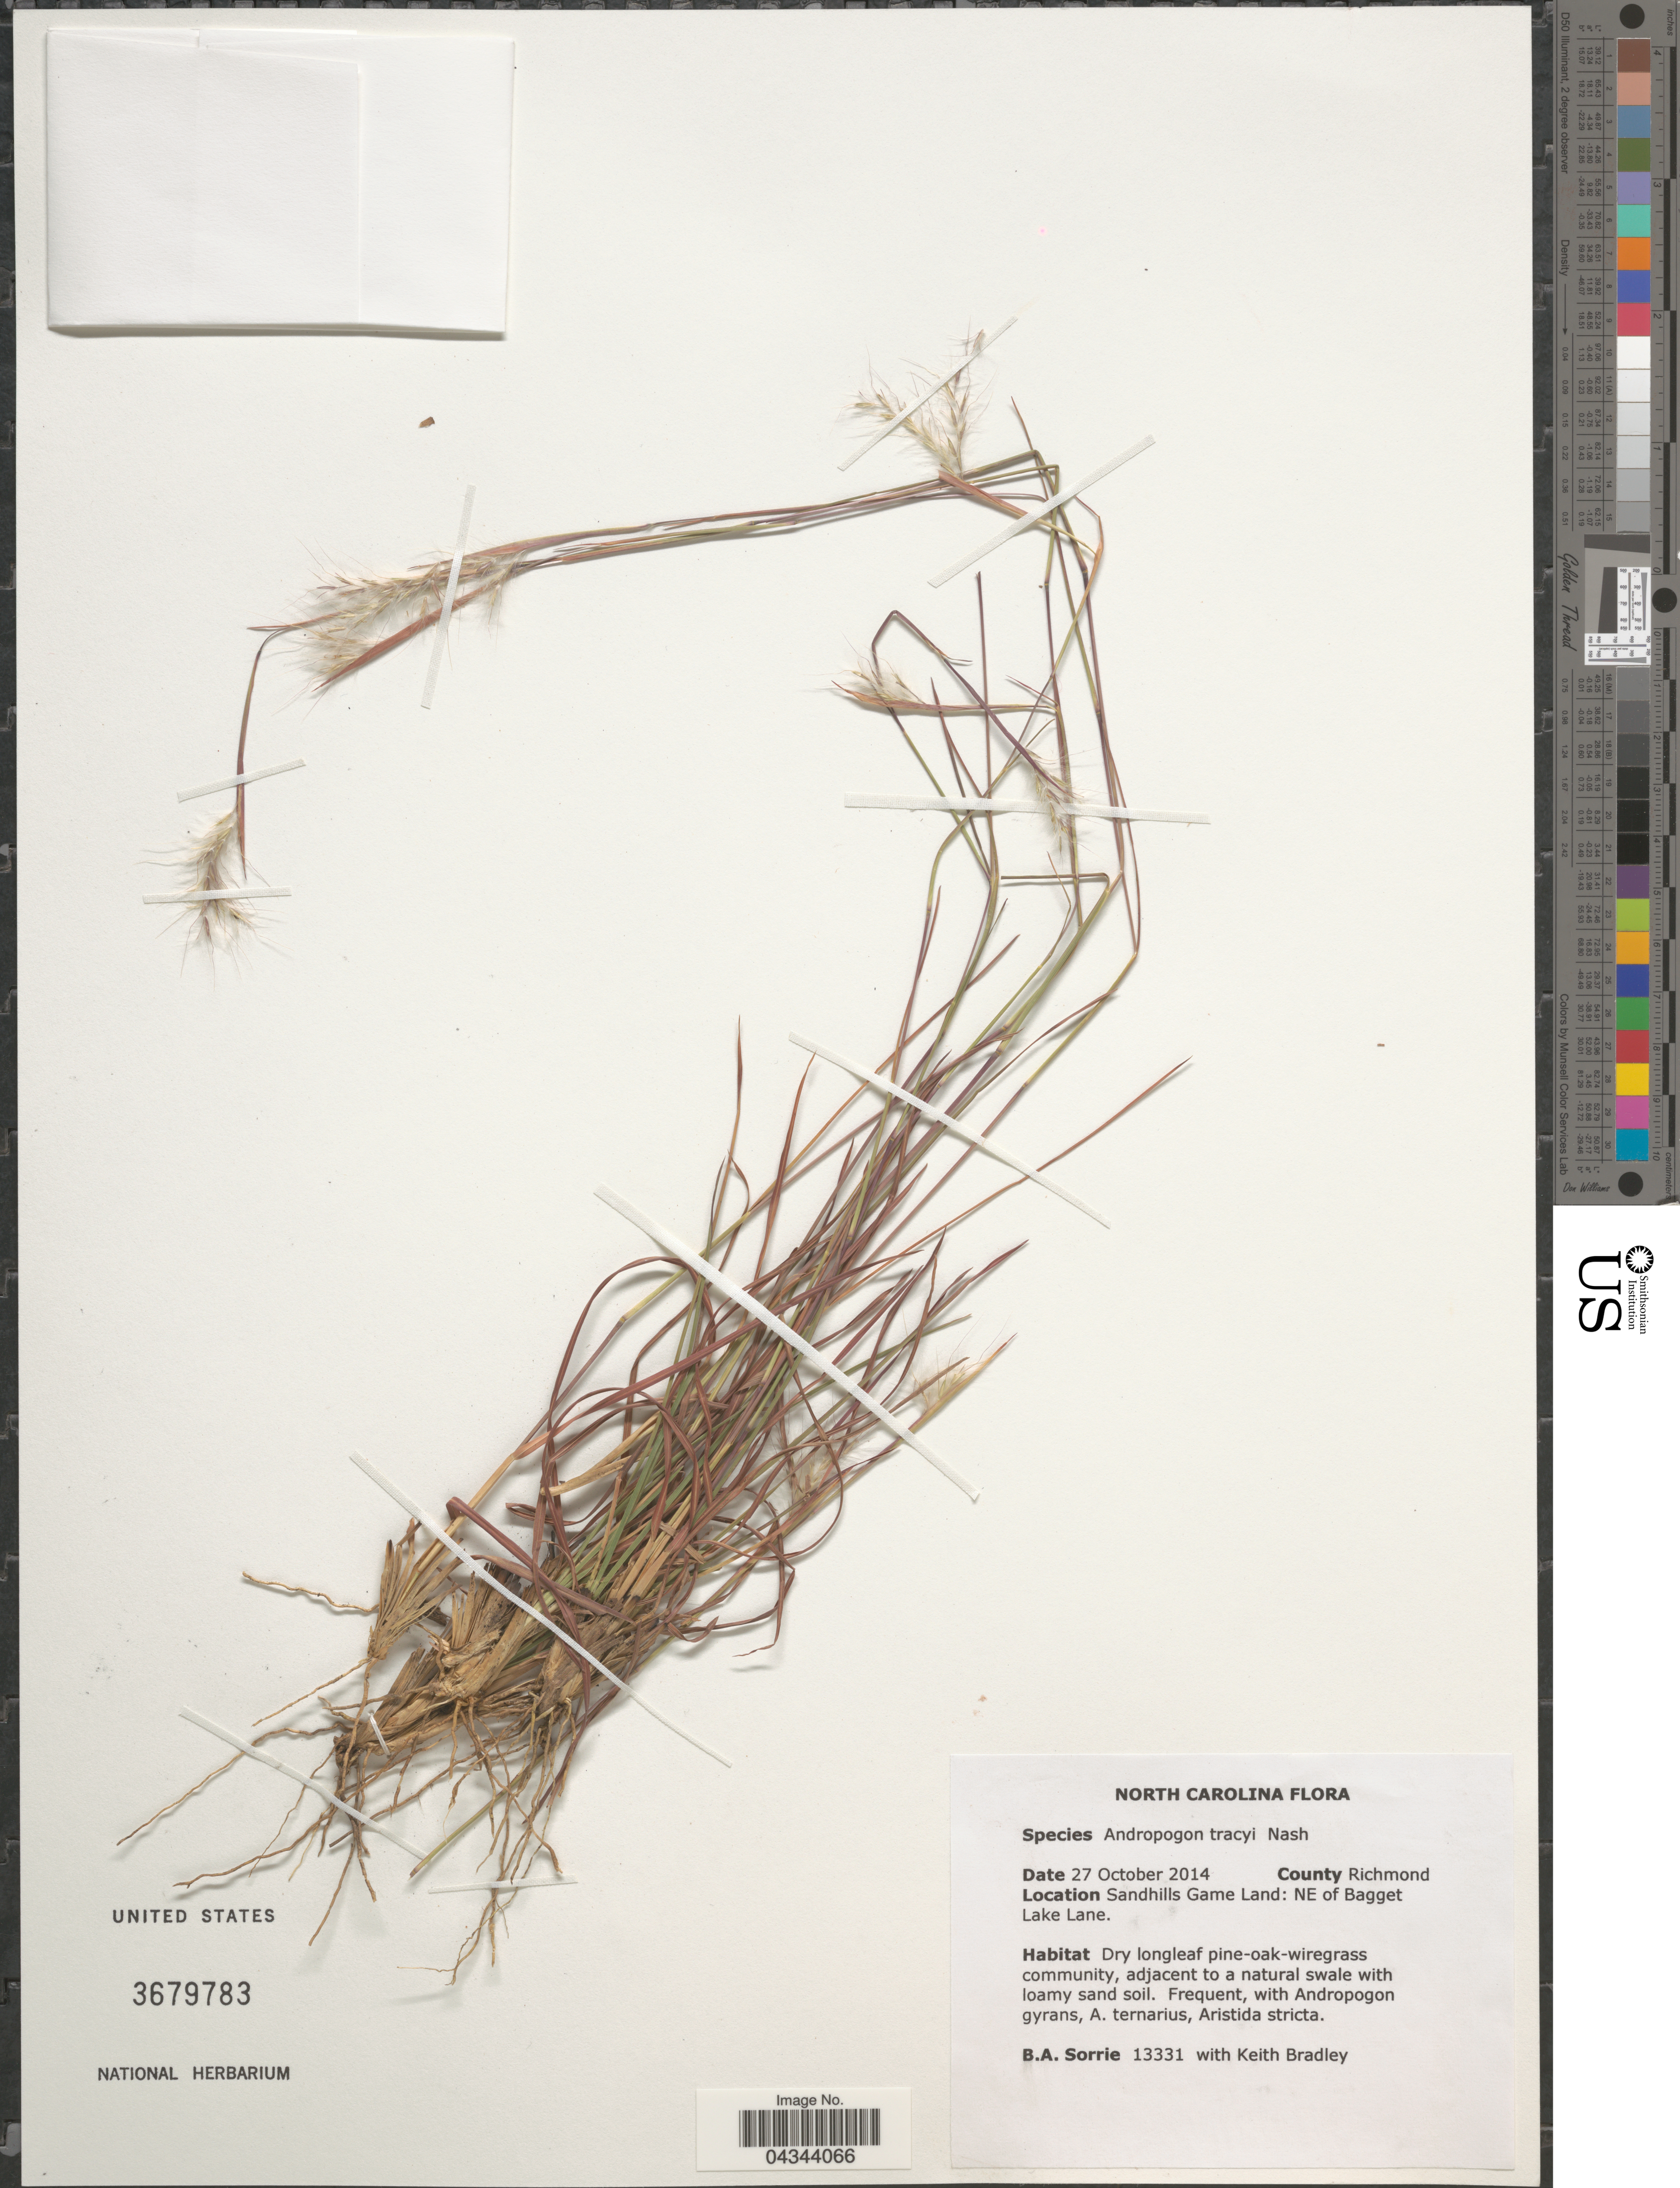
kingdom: Plantae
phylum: Tracheophyta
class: Liliopsida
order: Poales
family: Poaceae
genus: Andropogon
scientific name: Andropogon tracyi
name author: Nash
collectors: B. Sorrie & K. Bradley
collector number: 13331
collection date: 2014-10-27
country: United States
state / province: North Carolina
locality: County Richmond. Sandhills Game Land: NE of Bagget Lake Lane.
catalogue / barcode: US 3679783